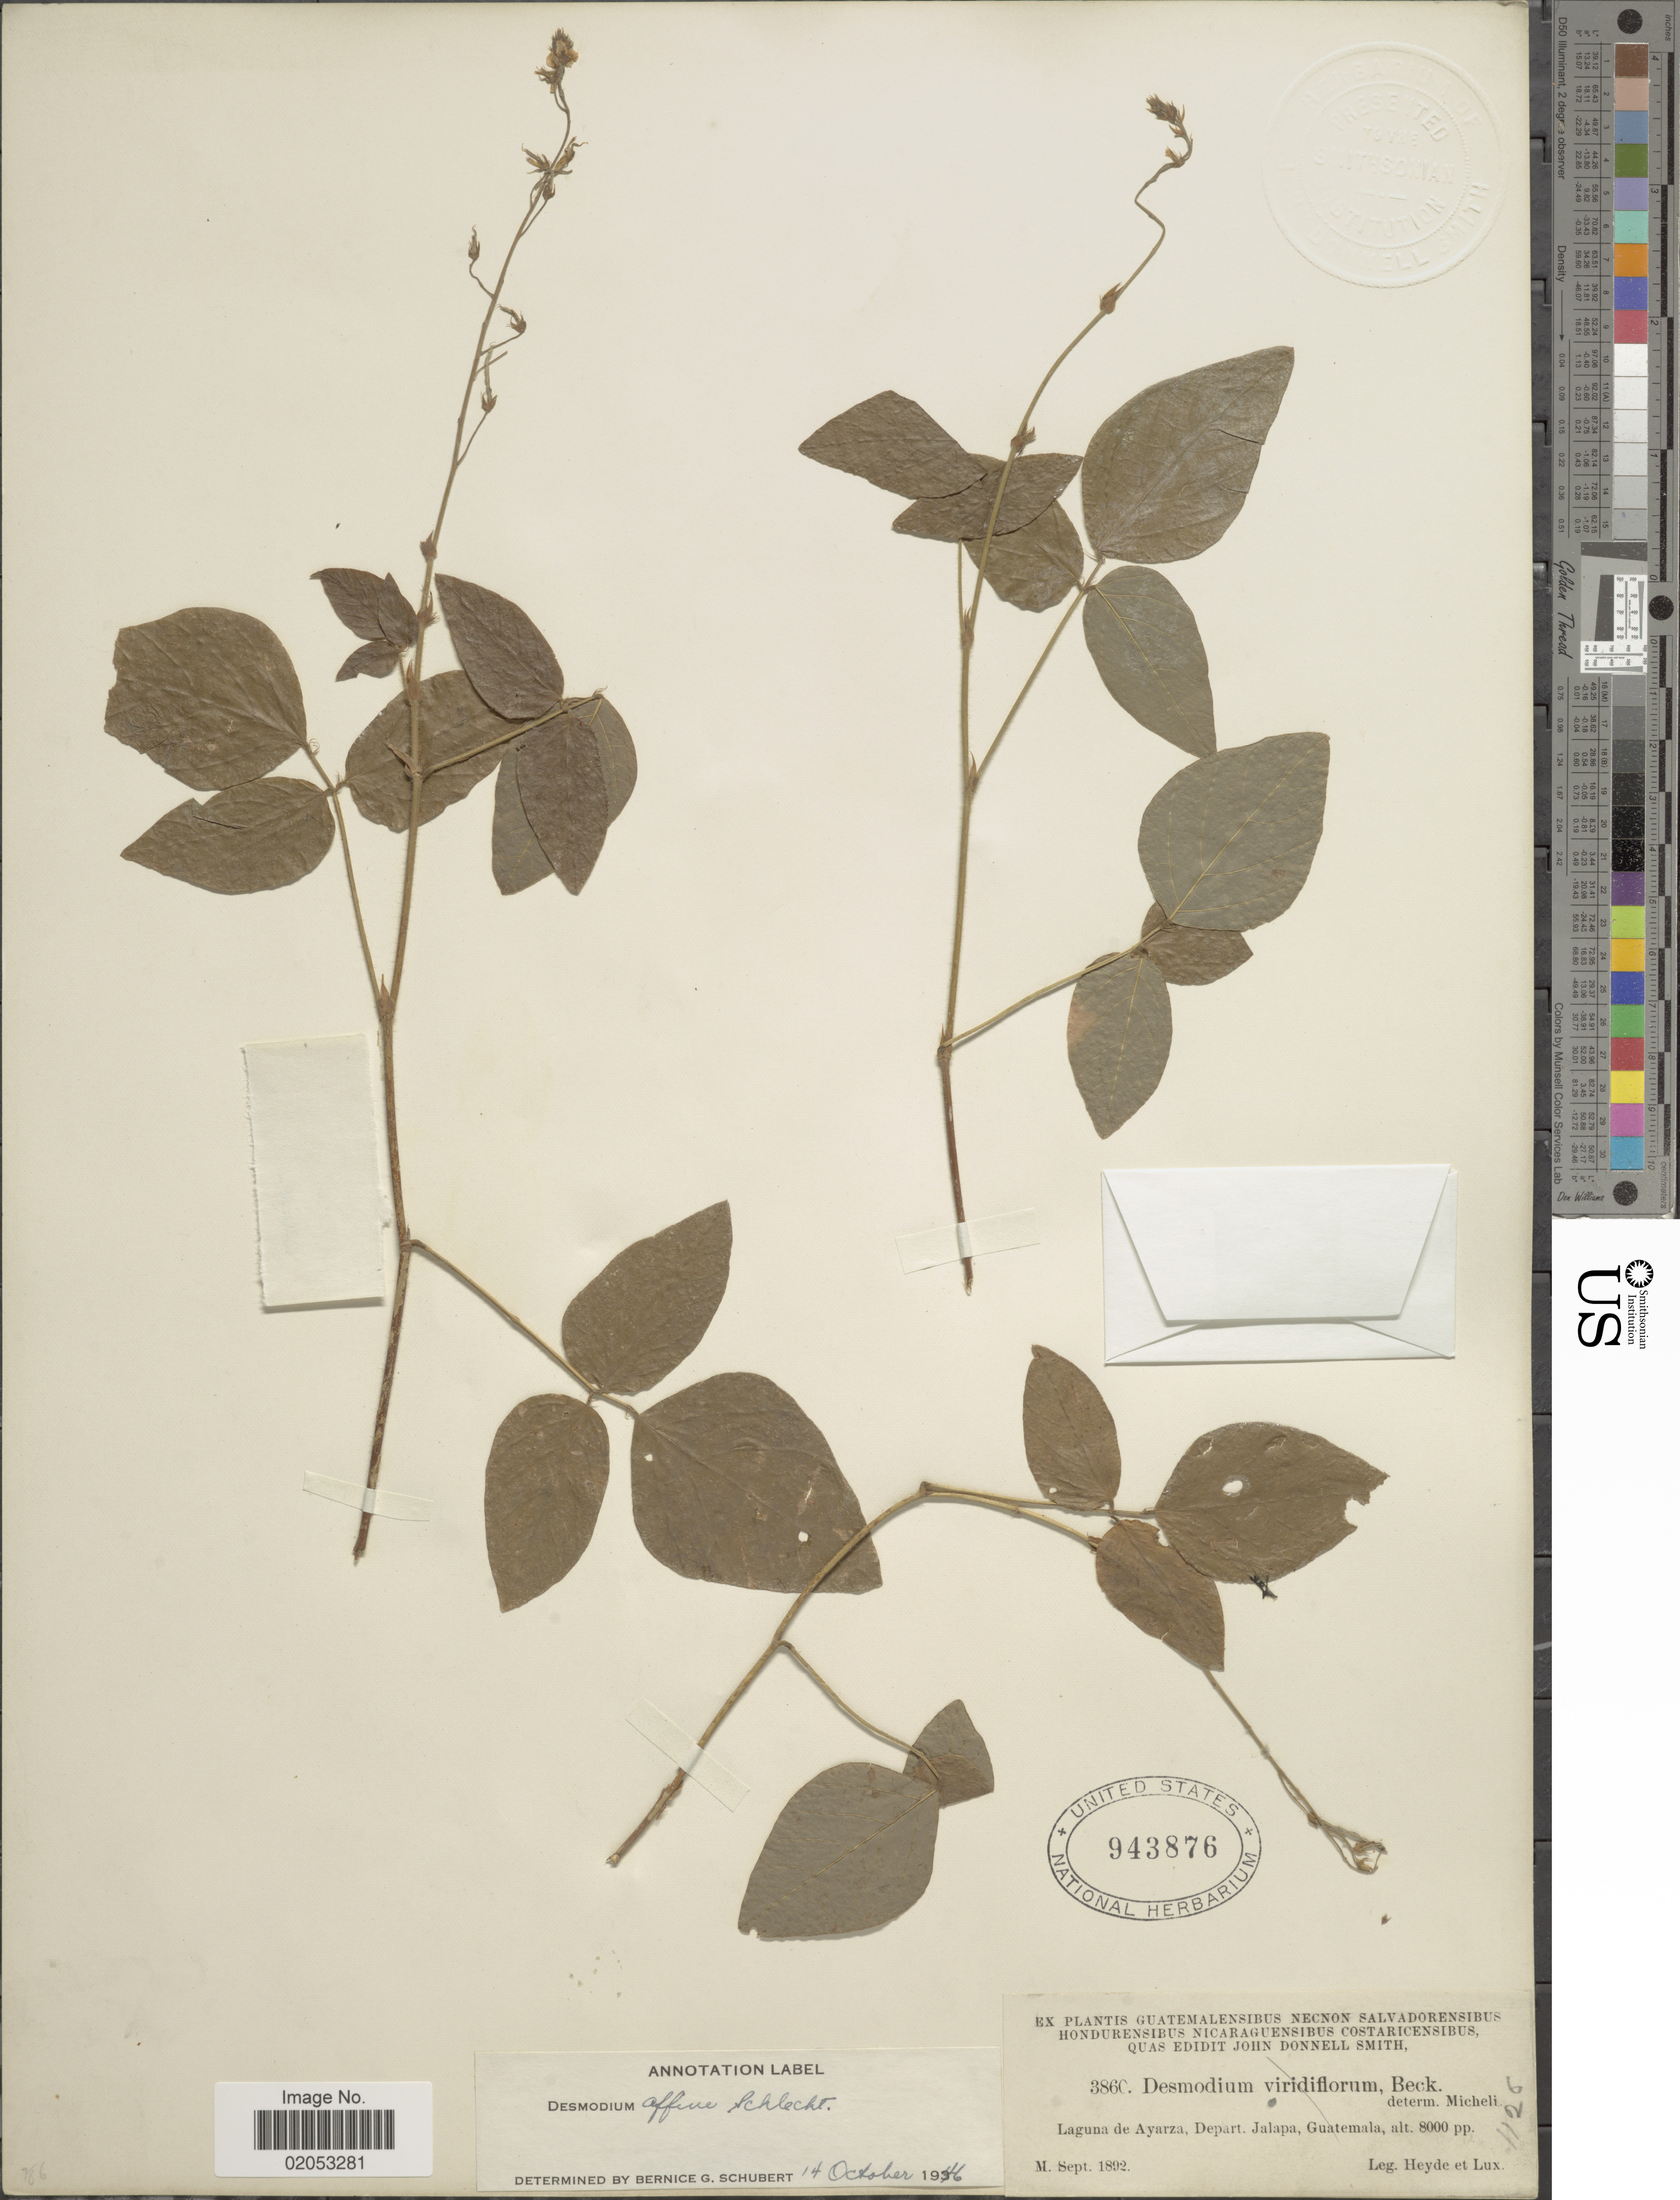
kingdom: Plantae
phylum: Tracheophyta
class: Magnoliopsida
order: Fabales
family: Fabaceae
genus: Desmodium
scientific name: Desmodium affine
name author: Schltdl.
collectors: Heyde & Lux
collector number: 3860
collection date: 1892-09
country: Guatemala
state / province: Jalapa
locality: Laguna de Ayarza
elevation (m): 2438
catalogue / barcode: US 943876